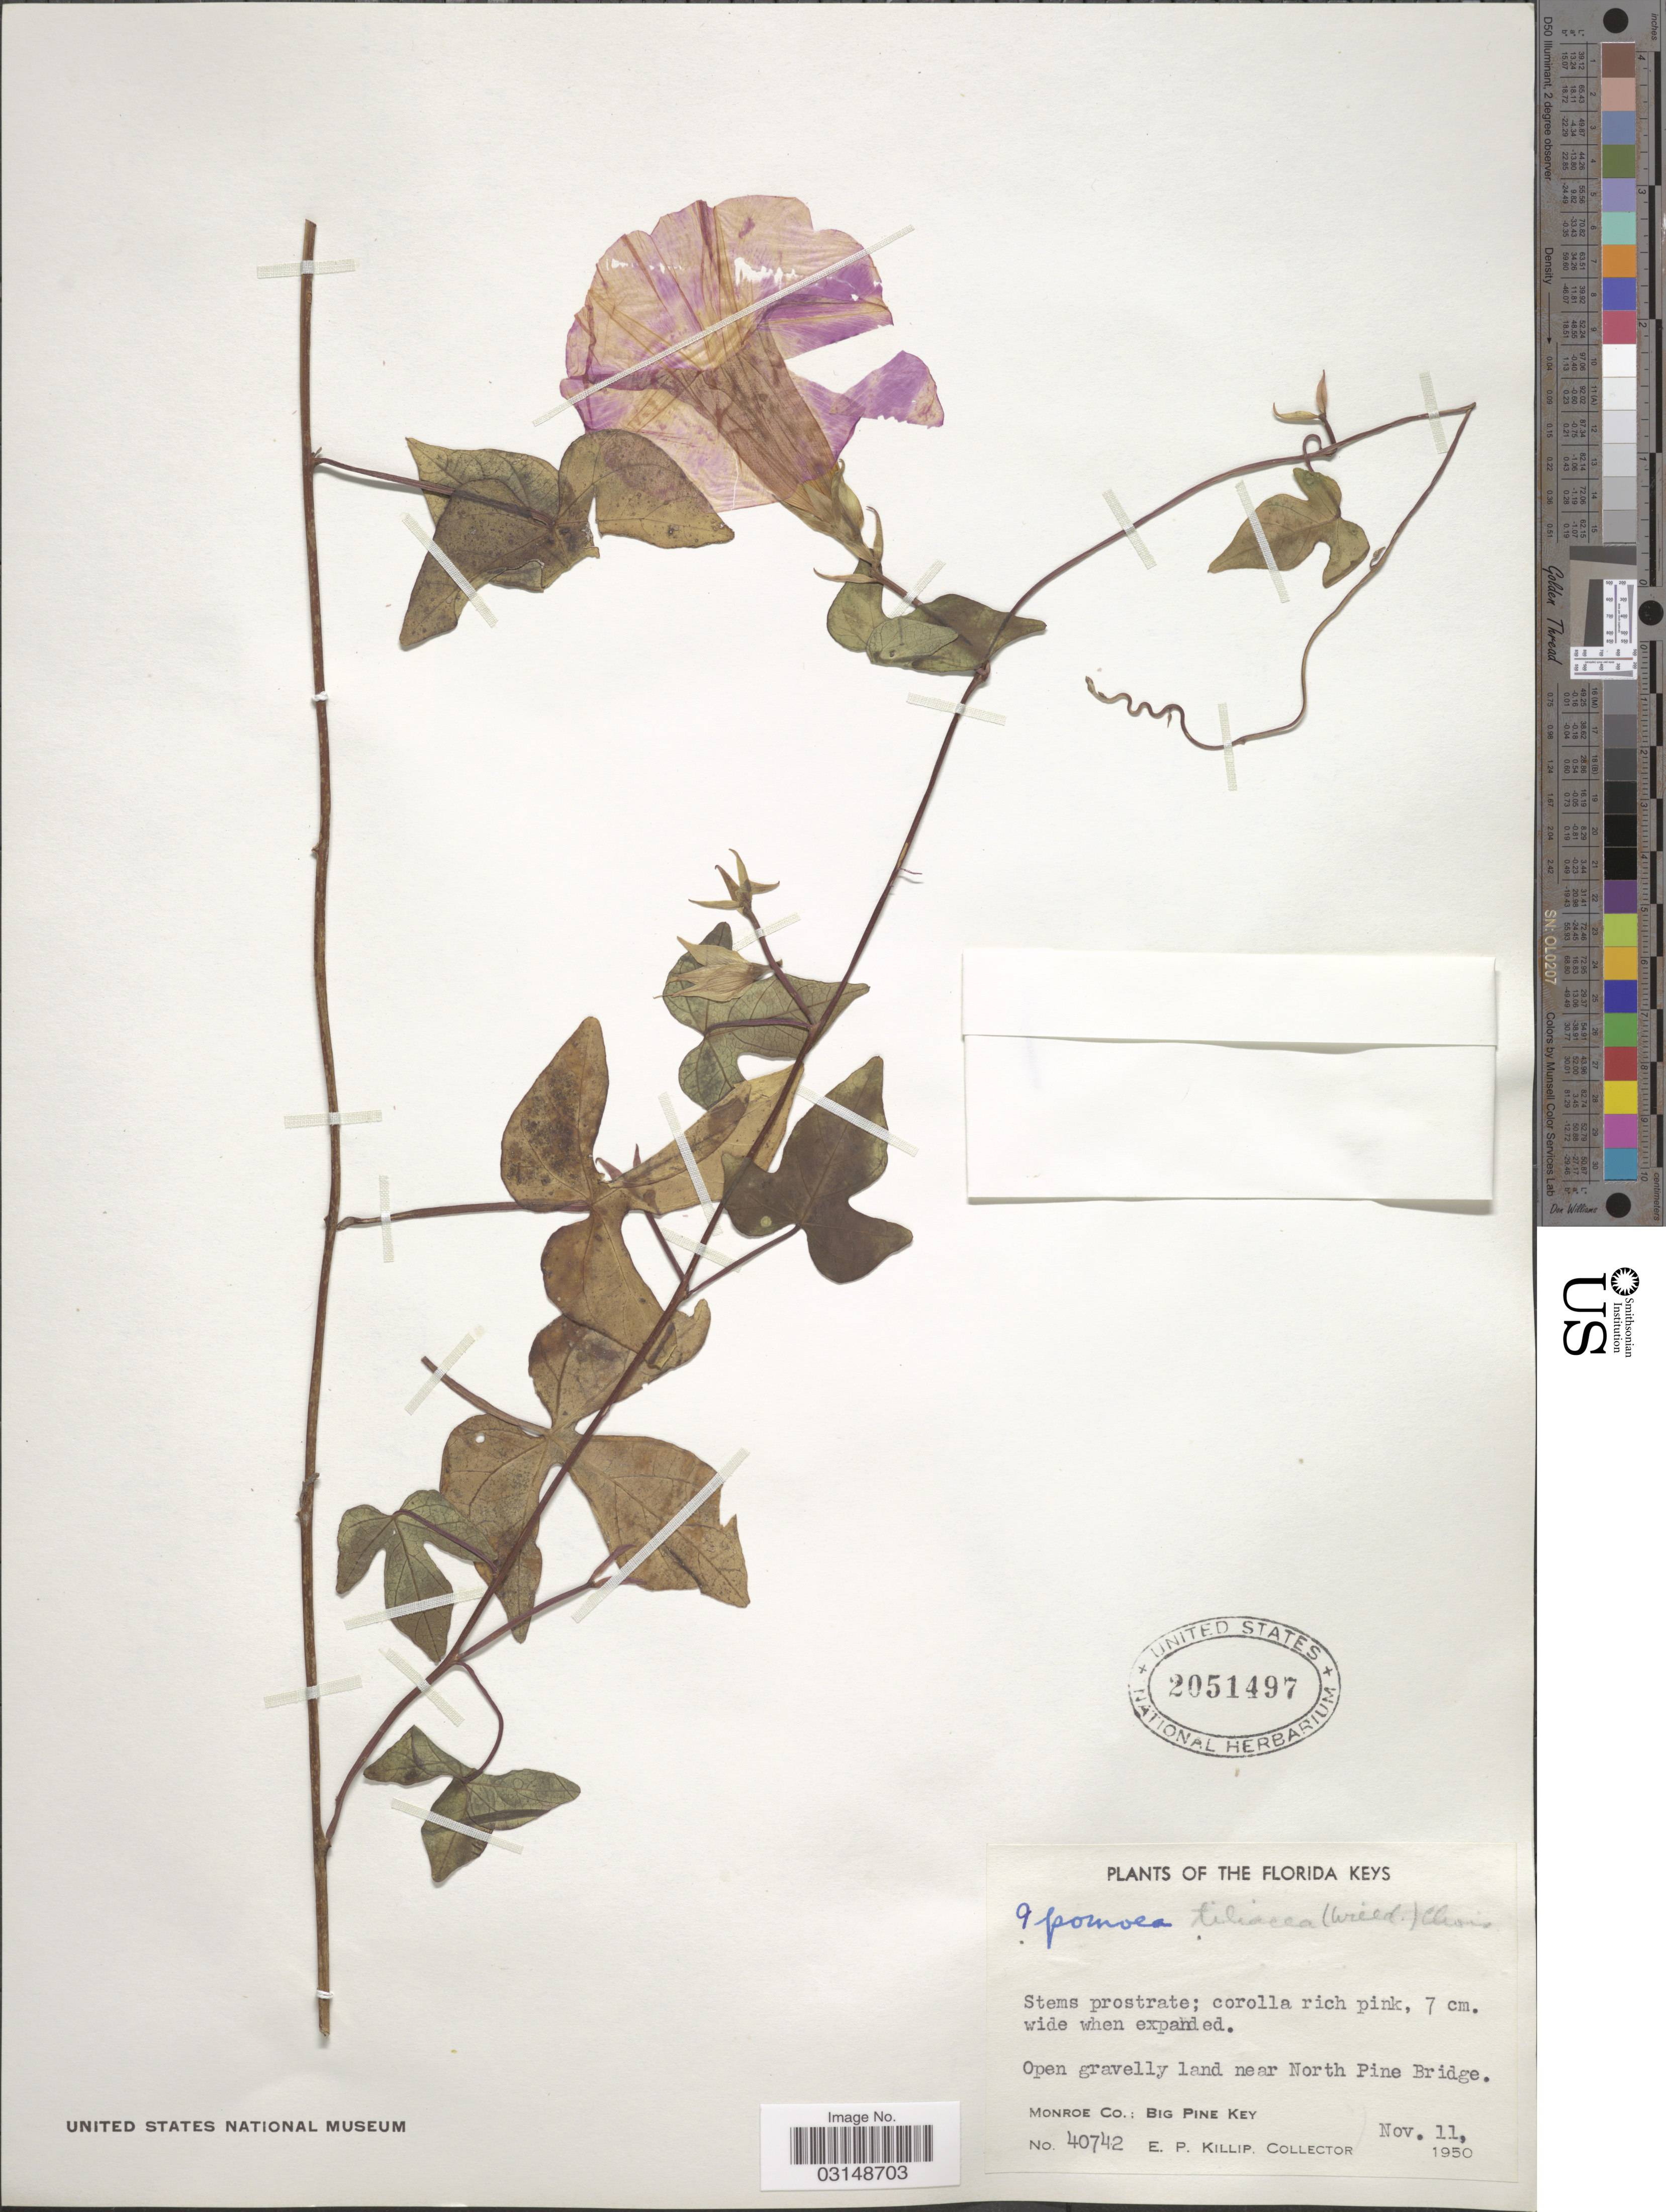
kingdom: Plantae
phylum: Tracheophyta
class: Magnoliopsida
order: Solanales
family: Convolvulaceae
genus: Ipomoea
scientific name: Ipomoea indica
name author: (Burm.) Merr.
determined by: Strong, Mark T., (BOT), Smithsonian Institution - National Museum of Natural History (UNITED STATES)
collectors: E. P. Killip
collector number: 40742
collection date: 1950-11-11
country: United States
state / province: Florida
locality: Florida Keys. Open gravelly land near North Pine Bridge. Monroe Co.: Big Pine Key.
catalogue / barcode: US 2051497